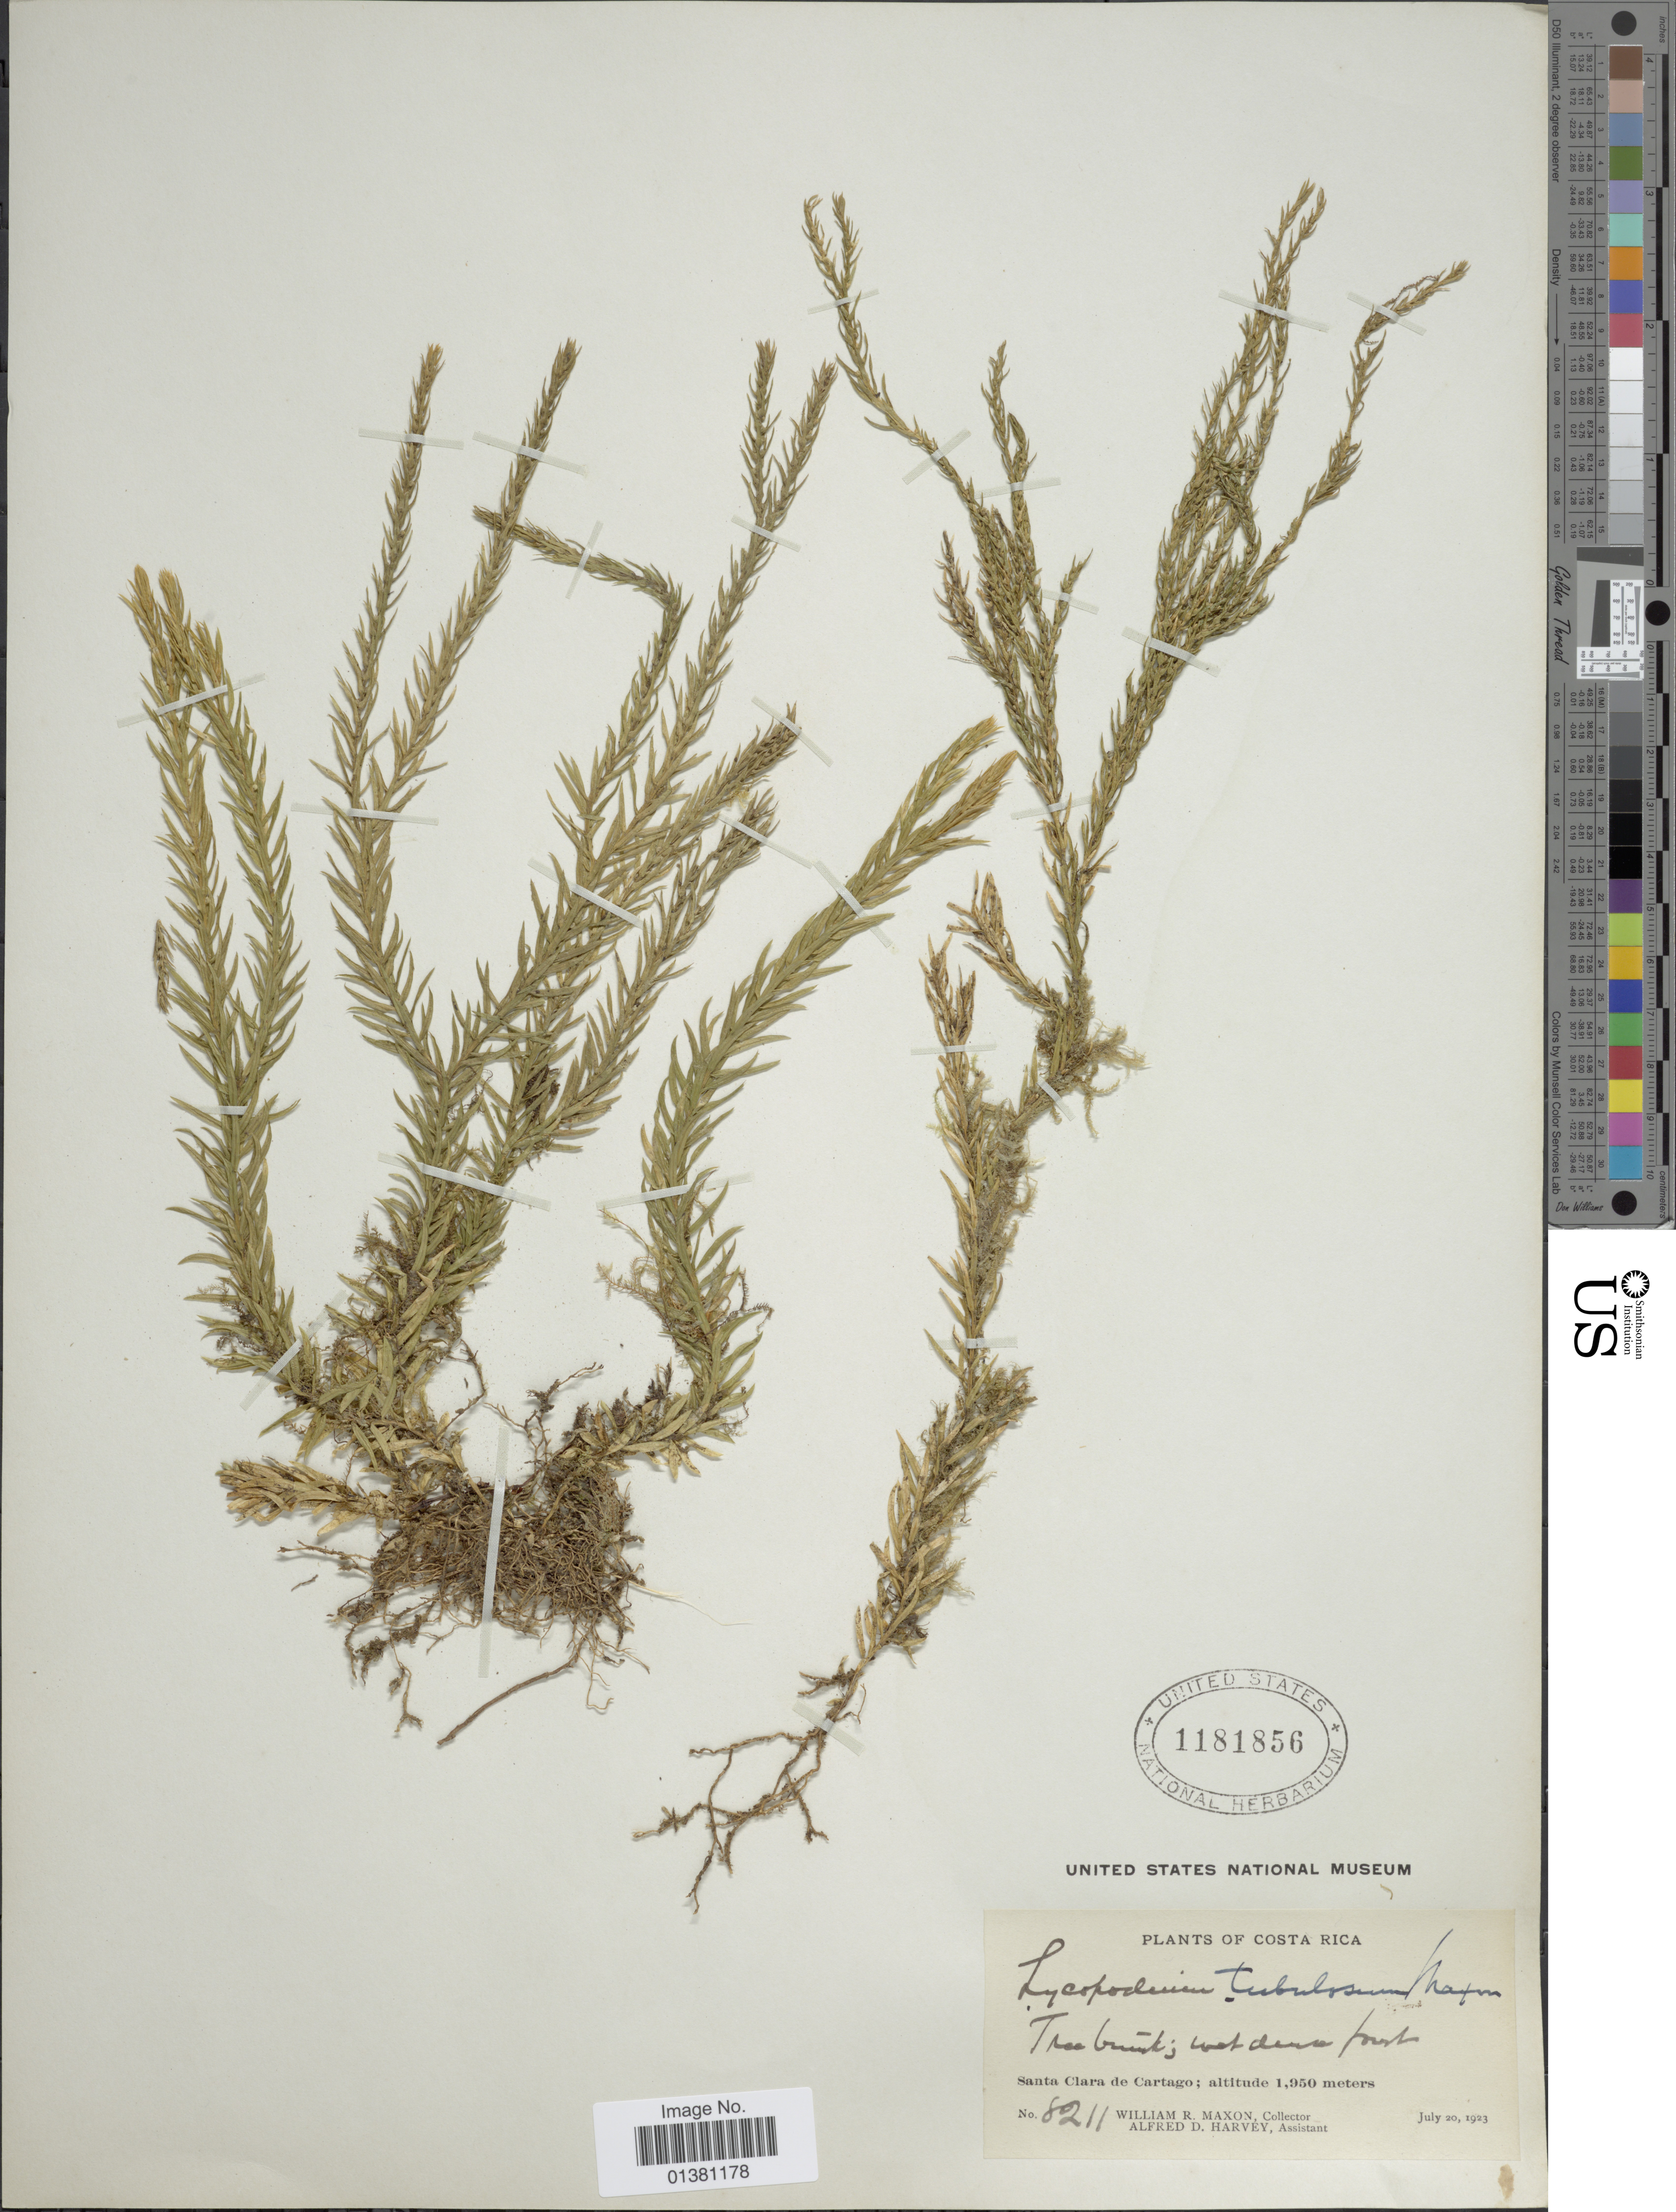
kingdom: Plantae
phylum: Tracheophyta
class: Lycopodiopsida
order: Lycopodiales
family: Lycopodiaceae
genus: Phlegmariurus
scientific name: Phlegmariurus tubulosus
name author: (Maxon) B. Øllg.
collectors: W. R. Maxon & A. D. Harvey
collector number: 8211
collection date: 1923-07-20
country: Costa Rica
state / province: Cartago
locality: Santa Clara de Cartago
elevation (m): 1950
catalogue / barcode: US 1181856